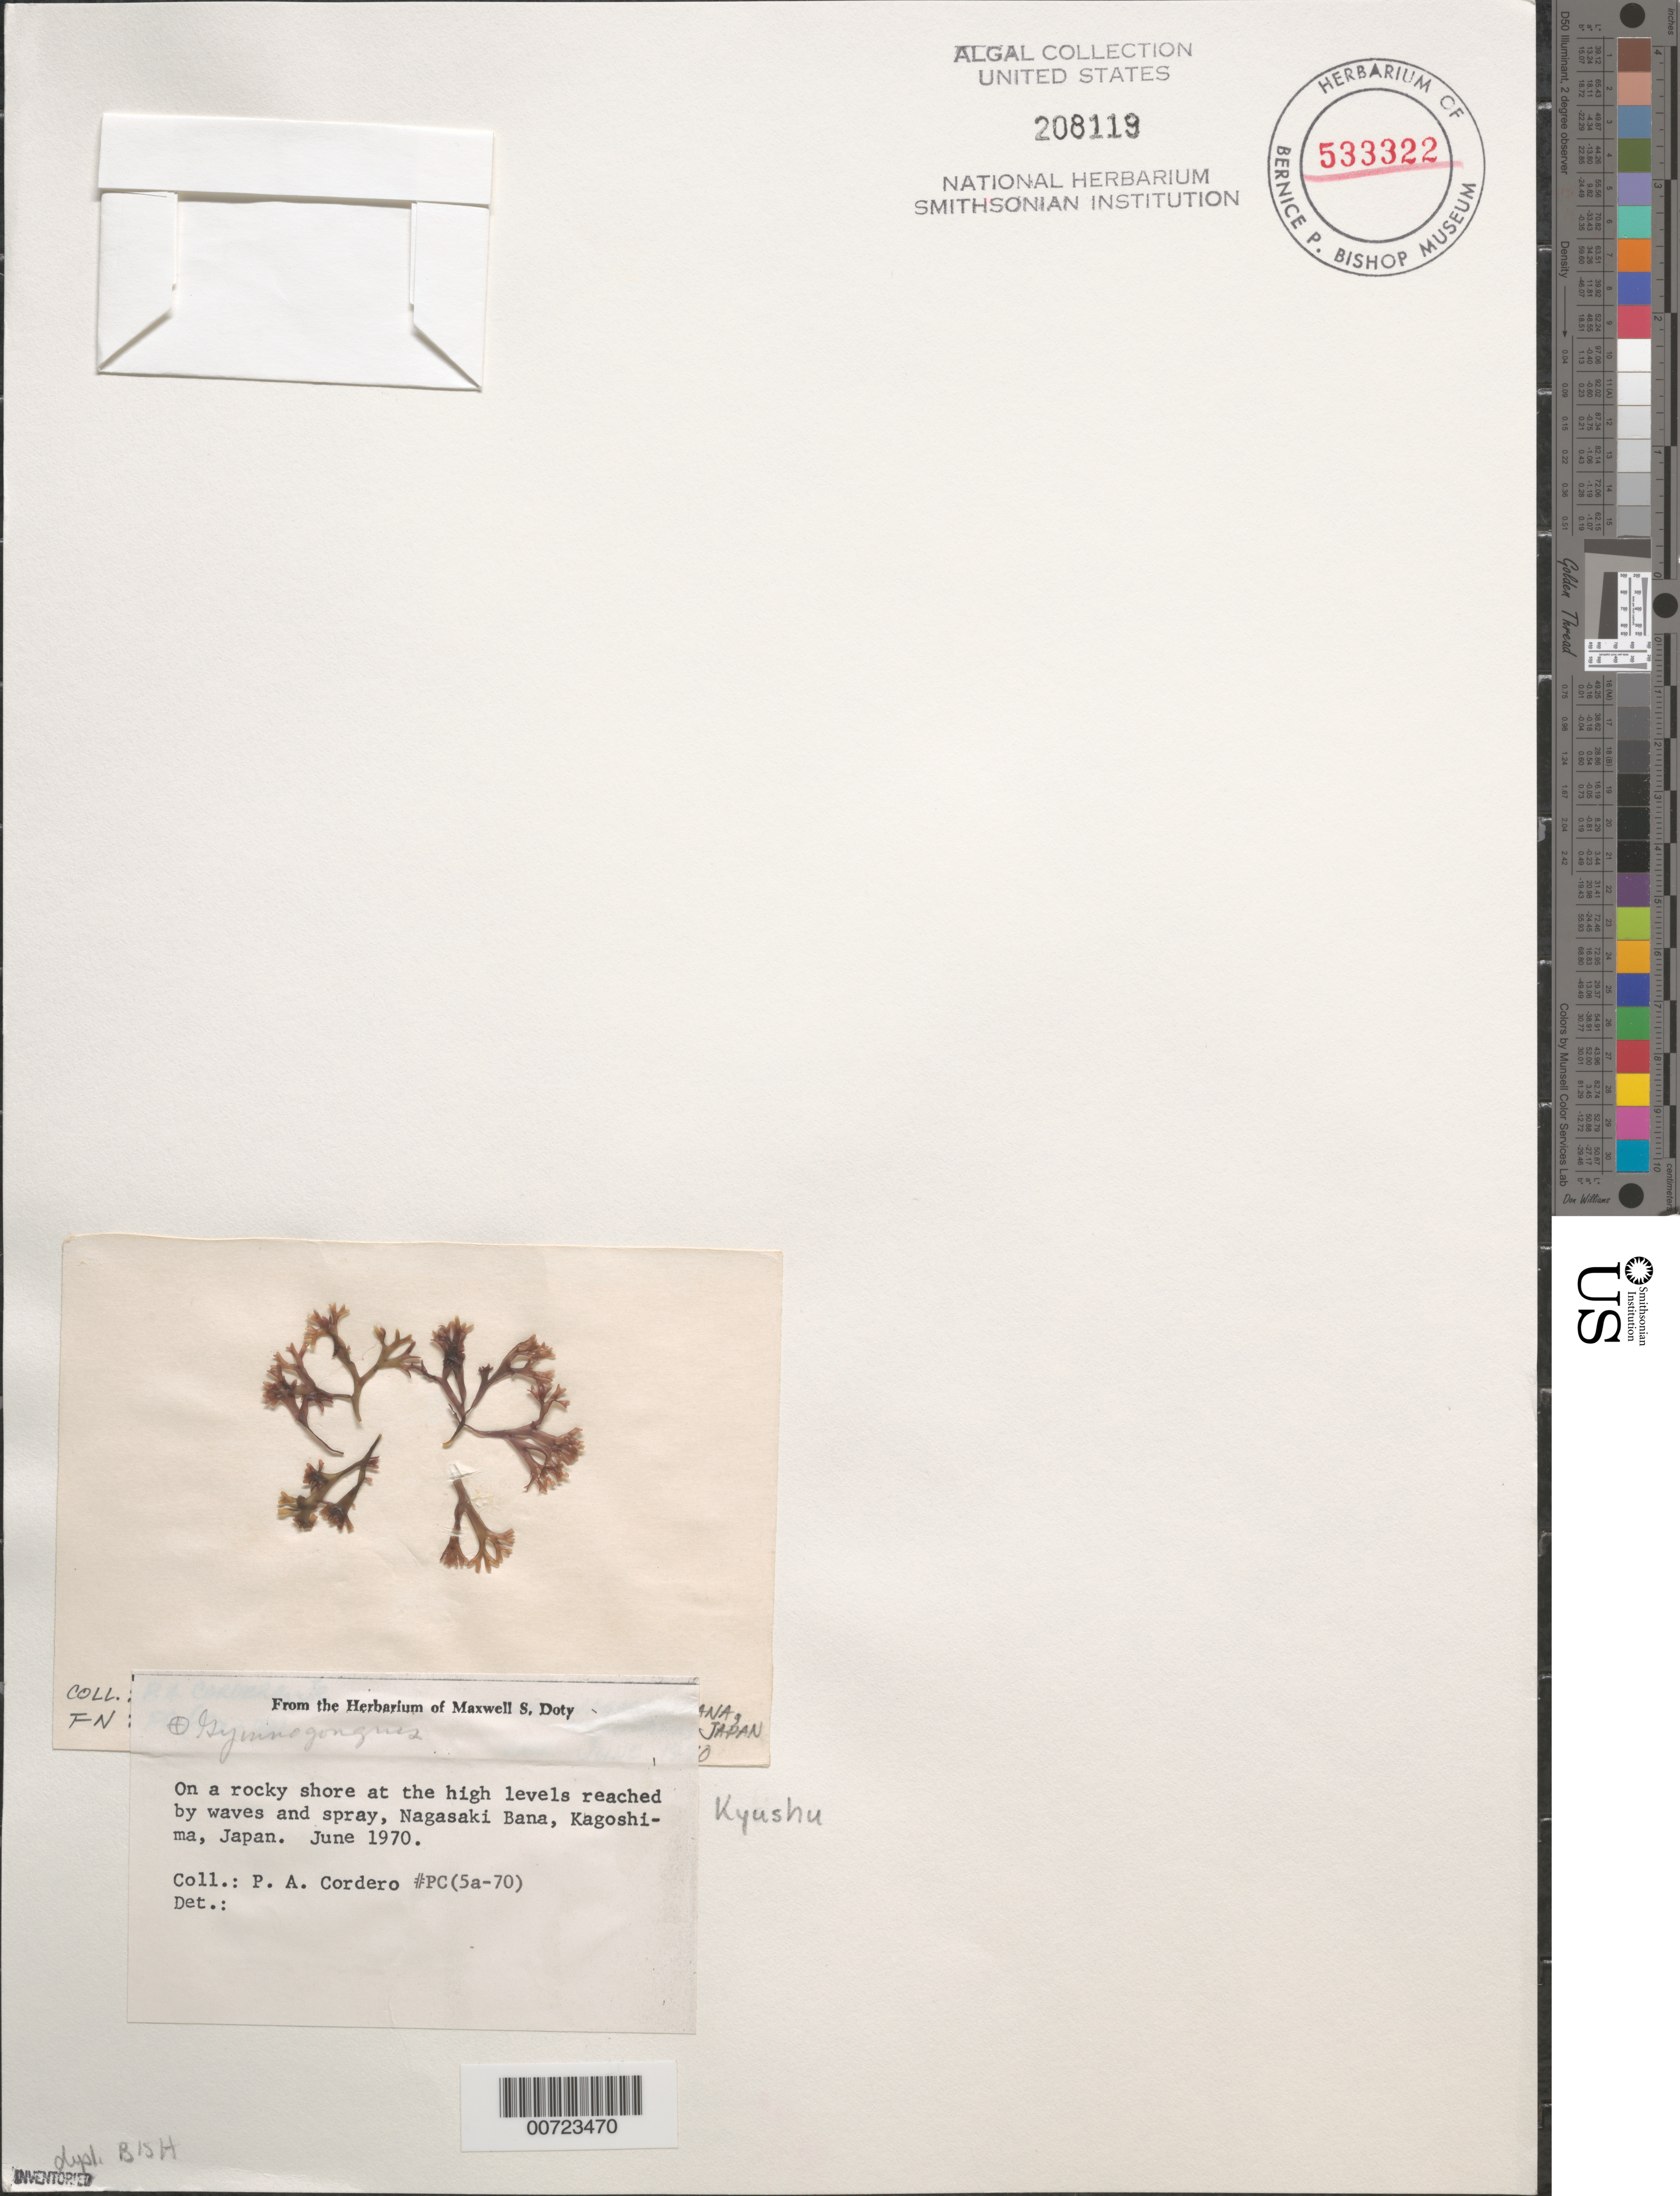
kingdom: Plantae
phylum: Rhodophyta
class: Florideophyceae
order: Gigartinales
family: Phyllophoraceae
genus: Gymnogongrus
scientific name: Gymnogongrus sp.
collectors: P. A. Cordero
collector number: PC(5a-70)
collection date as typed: Jun 1970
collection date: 1970-06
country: Japan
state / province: Kagosima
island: Kyushu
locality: Nagasaki Bana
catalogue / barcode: US 208119